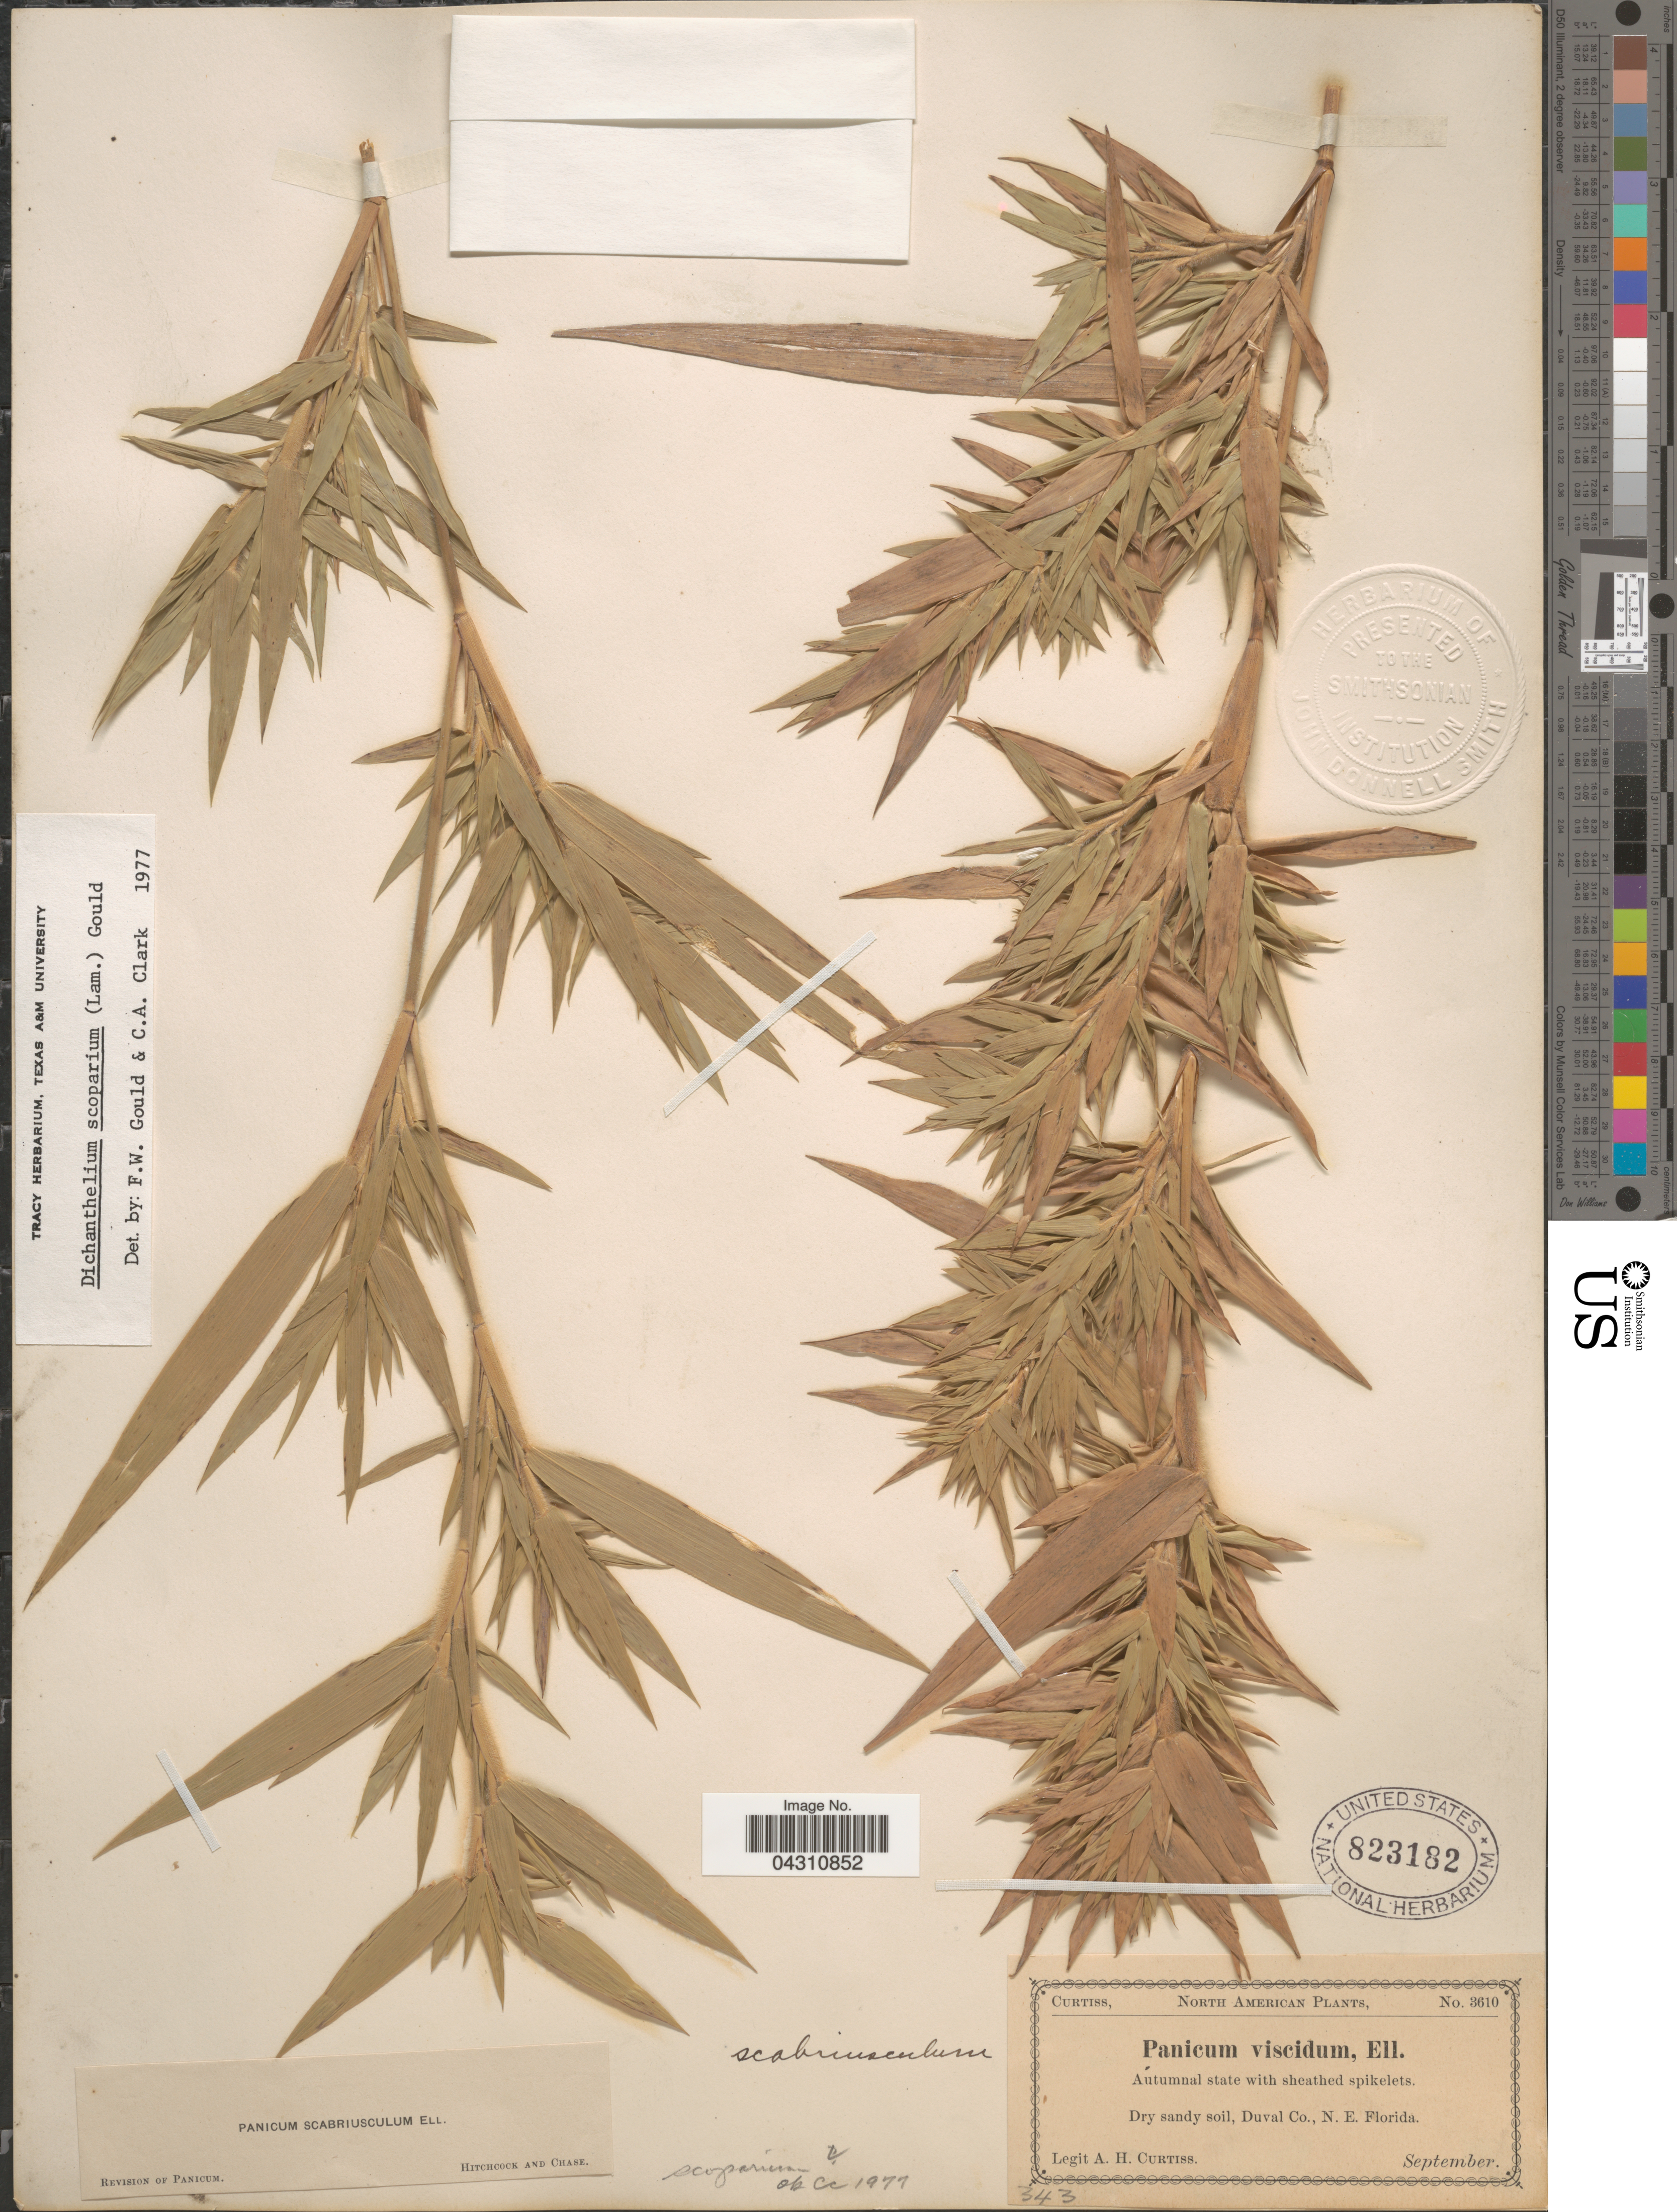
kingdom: Plantae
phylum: Tracheophyta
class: Liliopsida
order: Poales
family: Poaceae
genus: Dichanthelium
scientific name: Dichanthelium scoparium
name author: (Lam.) Gould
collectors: A. H. Curtiss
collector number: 3610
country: United States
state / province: Florida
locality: Duval Co., N. E. Florida.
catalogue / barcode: US 823182